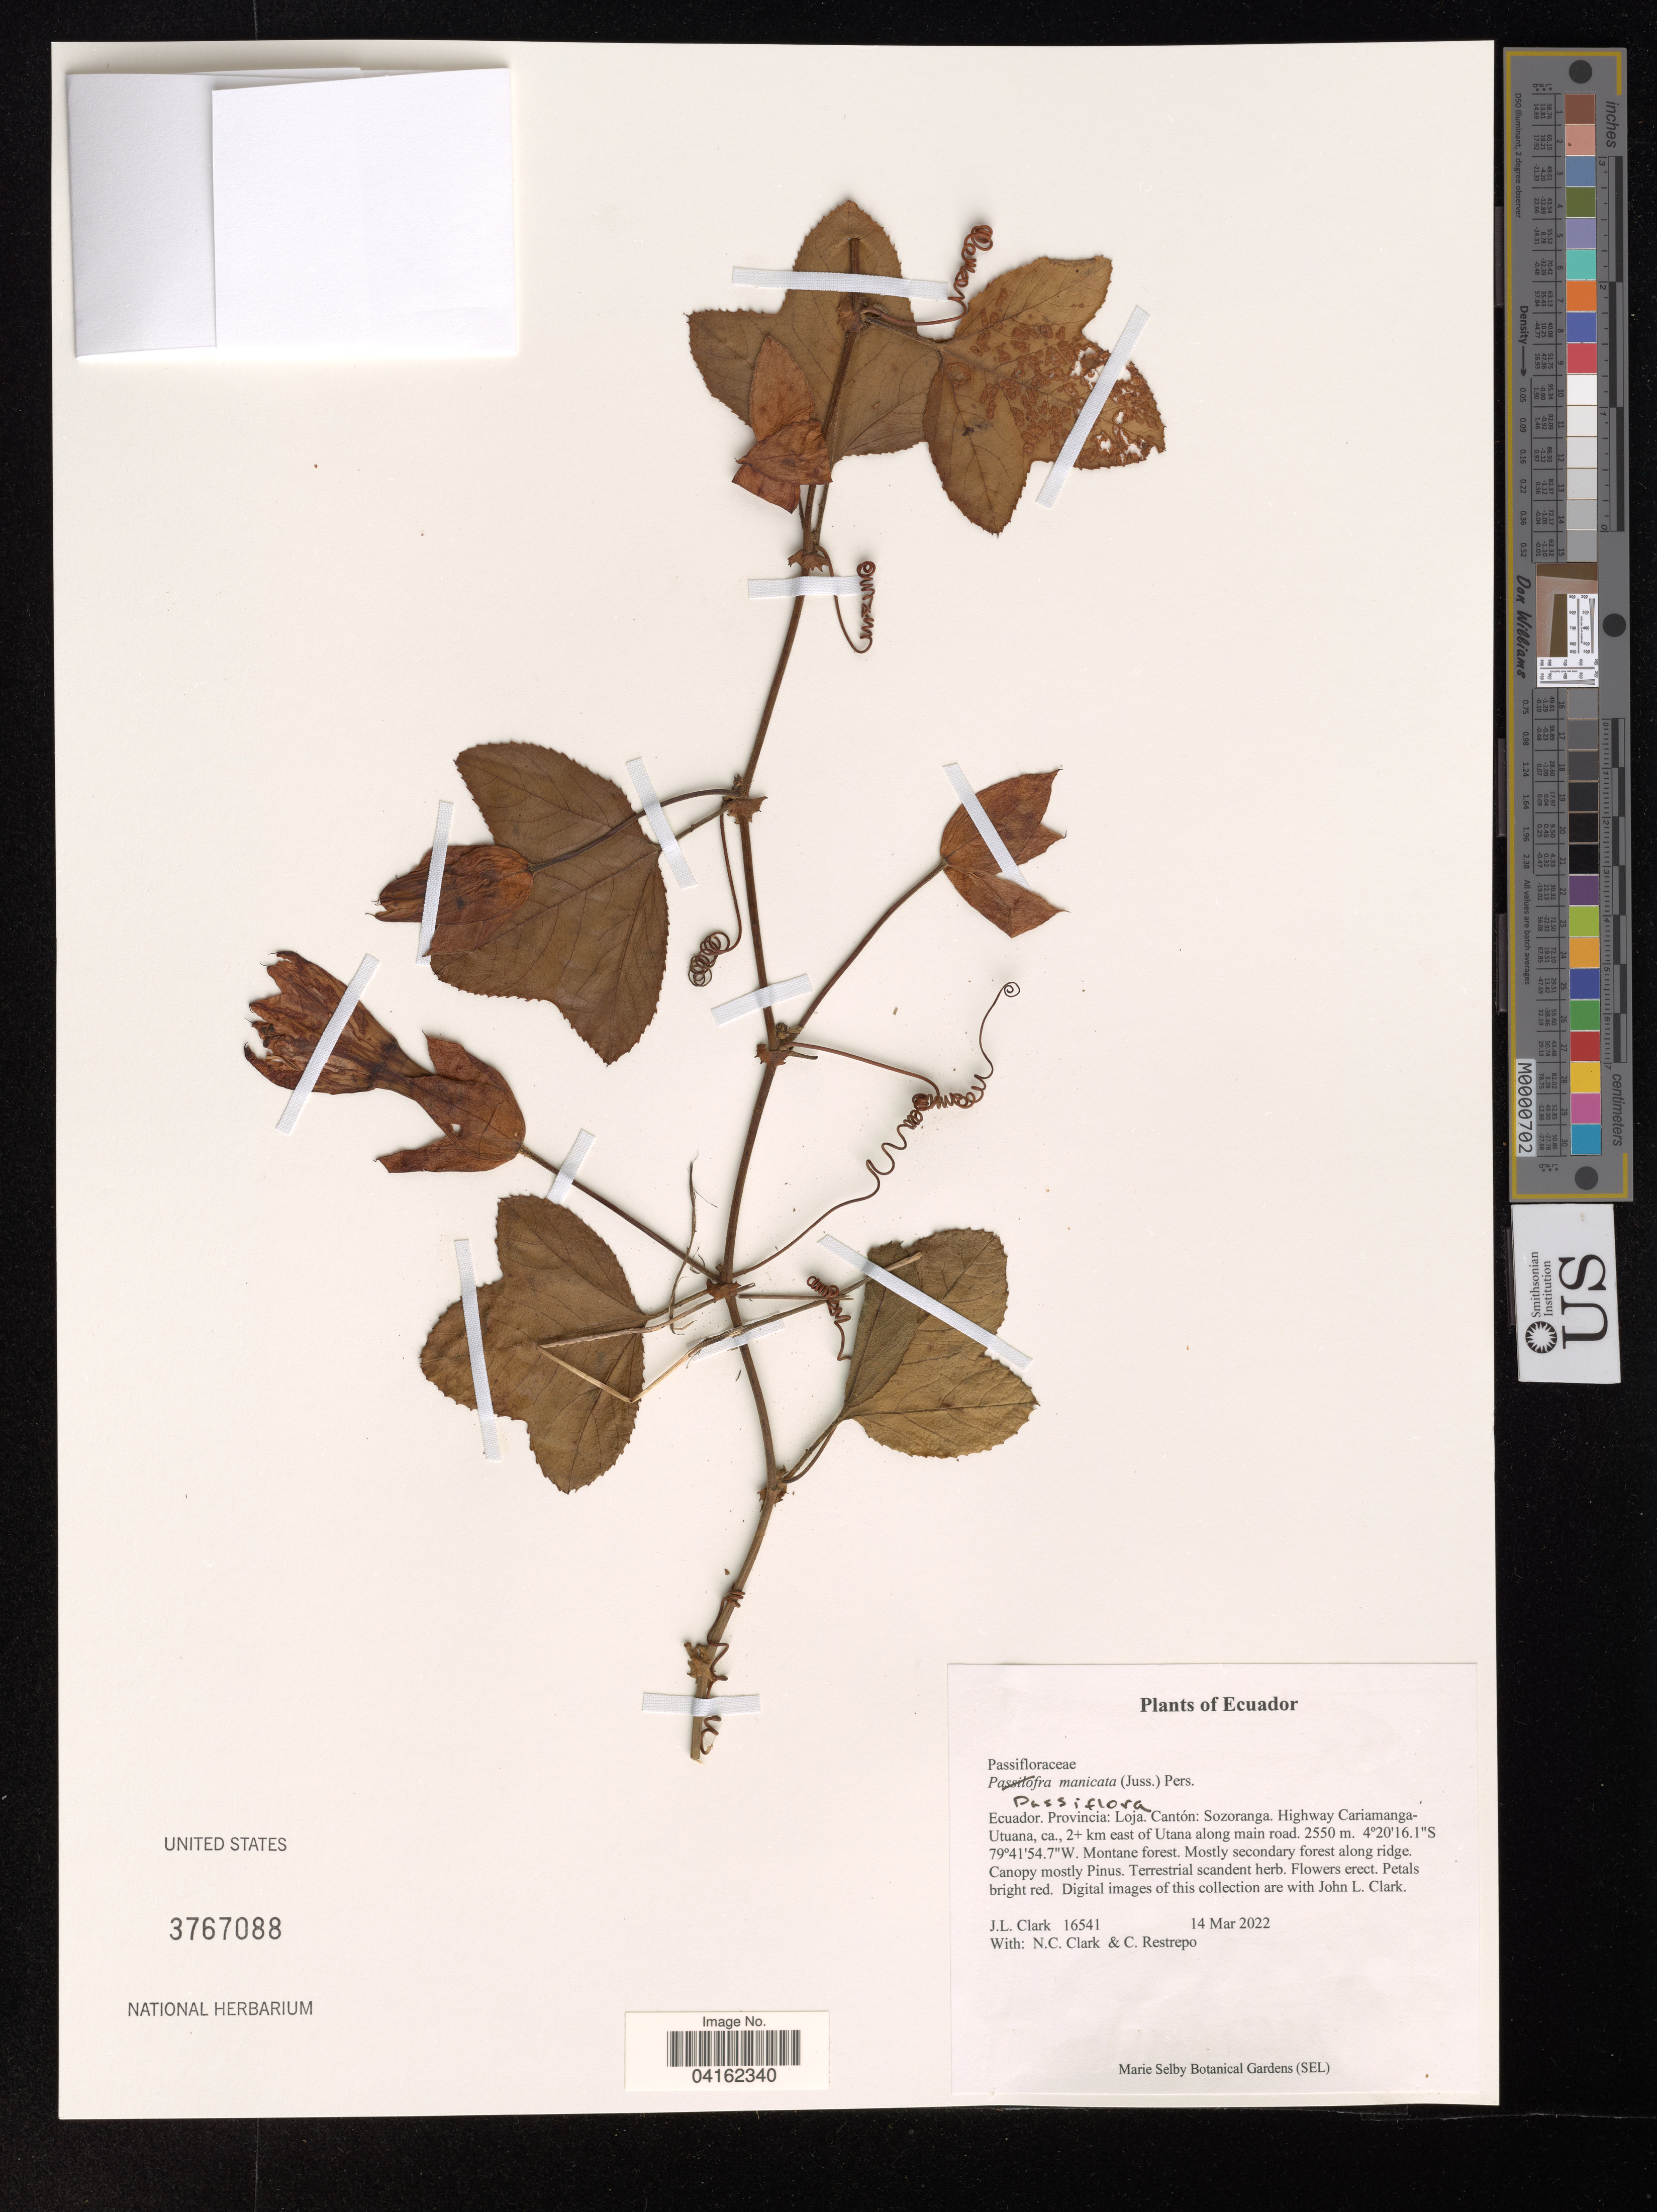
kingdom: Plantae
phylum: Tracheophyta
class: Magnoliopsida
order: Malpighiales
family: Passifloraceae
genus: Passiflora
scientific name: Passiflora manicata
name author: (Juss.) Pers.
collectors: J. L. Clark, N. C. Clark & C. Restrepo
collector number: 16541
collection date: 2022-03-14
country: Ecuador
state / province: Loja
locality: Cantón: Sozoranga. Highway Cariamanga-Utuana, ca., 2+ km east of Utana along main road.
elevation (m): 2550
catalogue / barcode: US 3767088